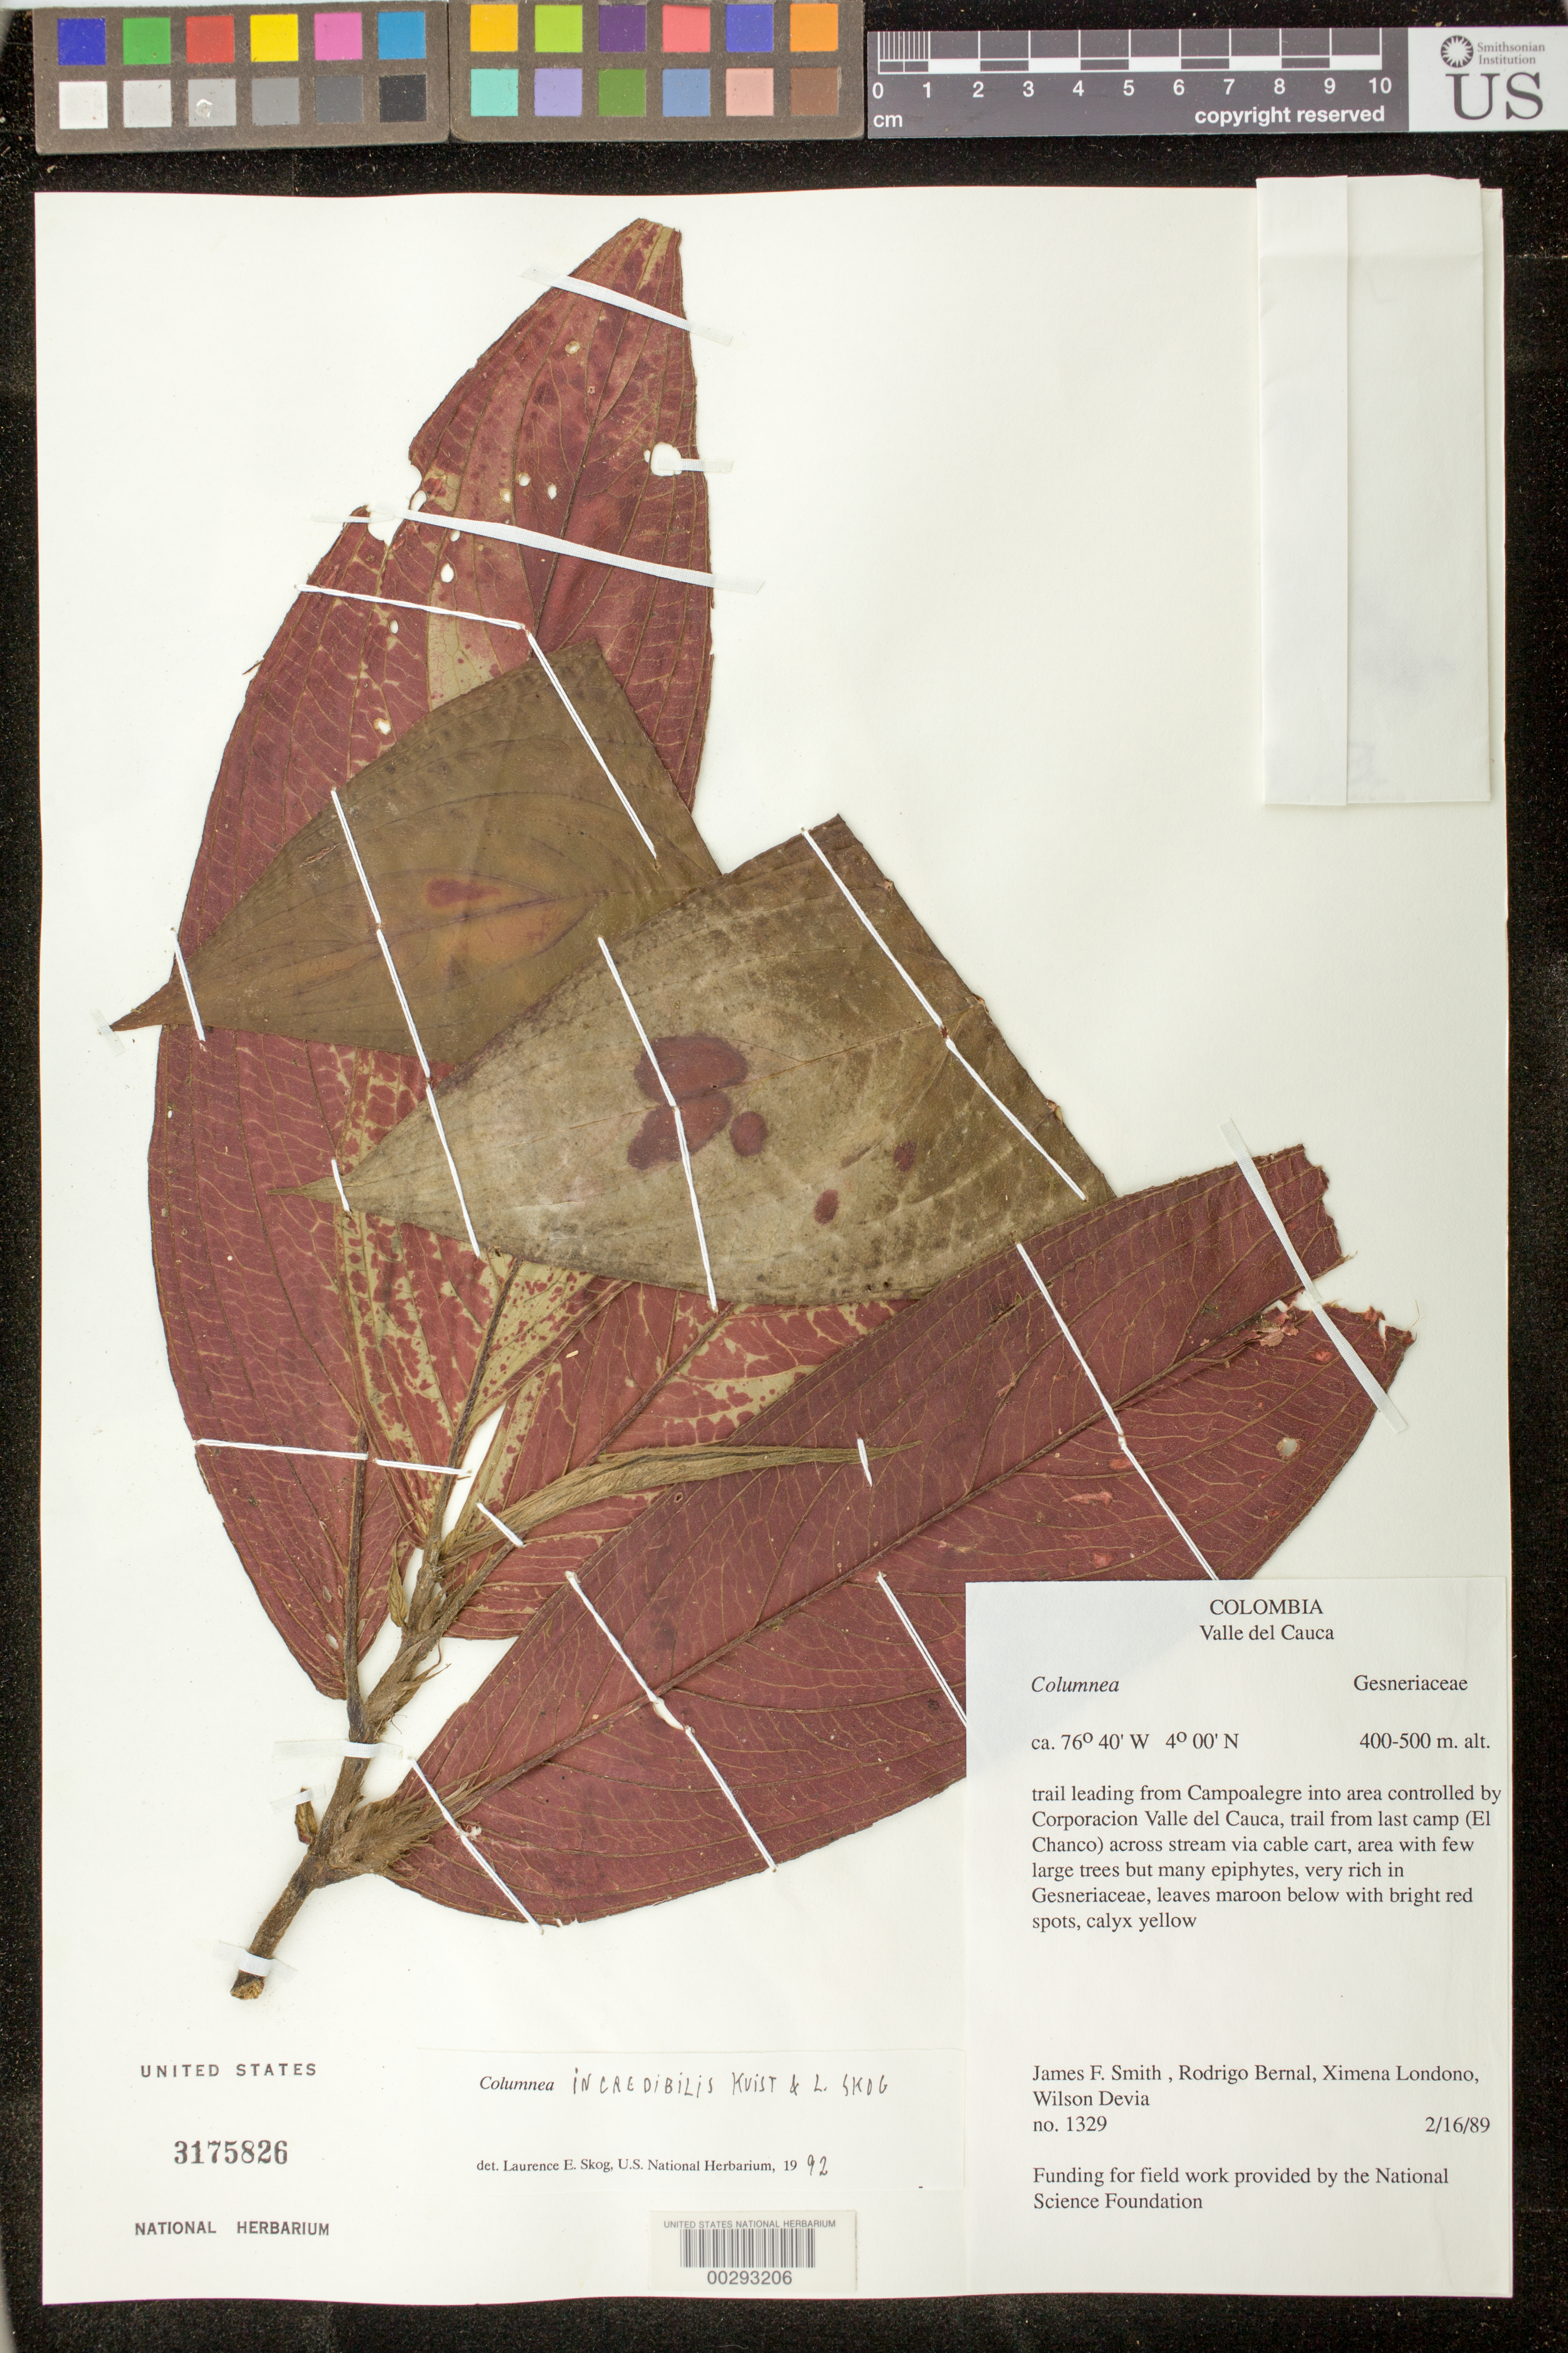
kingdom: Plantae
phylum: Tracheophyta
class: Magnoliopsida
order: Lamiales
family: Gesneriaceae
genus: Columnea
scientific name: Columnea incredibilis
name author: L.P. Kvist & L.E. Skog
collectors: J. Smith, R. Bernal, X. Londoño & W. Devia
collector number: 1329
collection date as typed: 16 Feb 1989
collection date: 1989-02-16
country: Colombia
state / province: Valle del Cauca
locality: From Campoalegre in area of Corporacion Valle del Cauca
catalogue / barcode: US 3175826